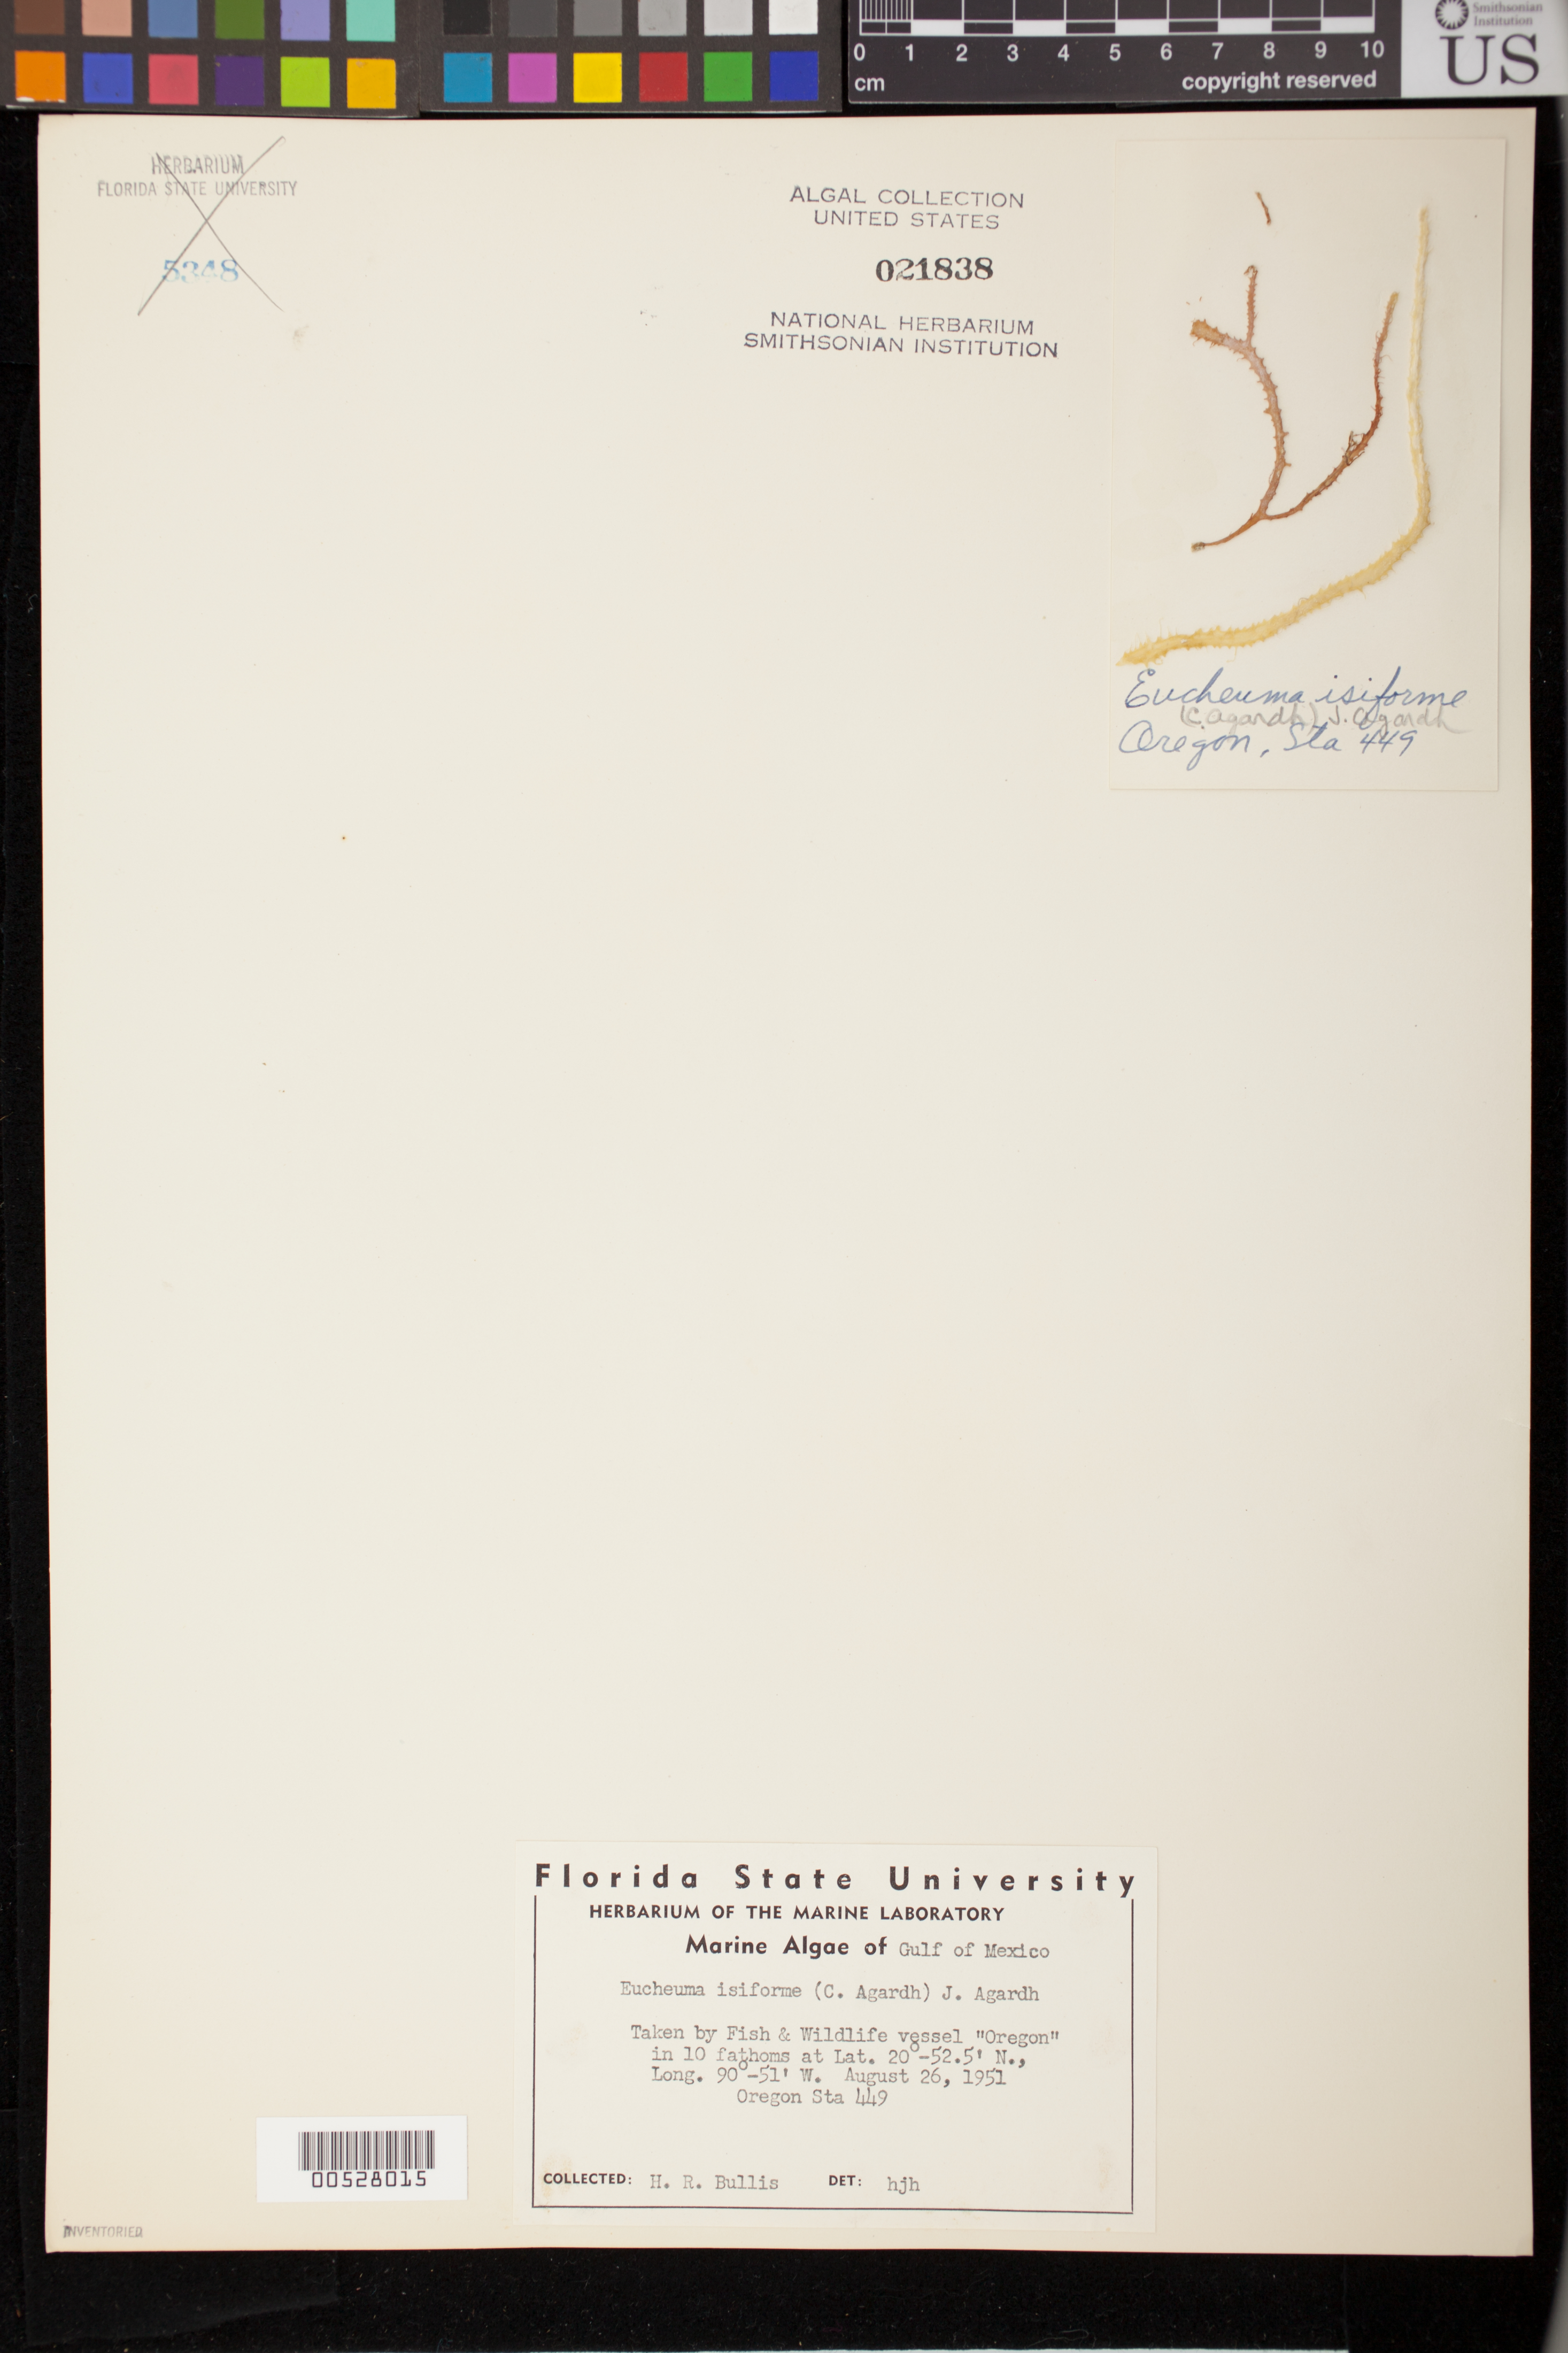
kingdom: Plantae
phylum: Rhodophyta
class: Florideophyceae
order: Gigartinales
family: Solieriaceae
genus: Eucheumatopsis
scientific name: Eucheumatopsis isiformis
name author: (C. Agardh) M.L. Núñez-Resendiz et al.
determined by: Algae name updating Project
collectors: H. Bullis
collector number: Station 449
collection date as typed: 26 Aug 1951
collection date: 1951-08-26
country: Mexico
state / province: Campeche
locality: Campeche Banks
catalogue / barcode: US 21838